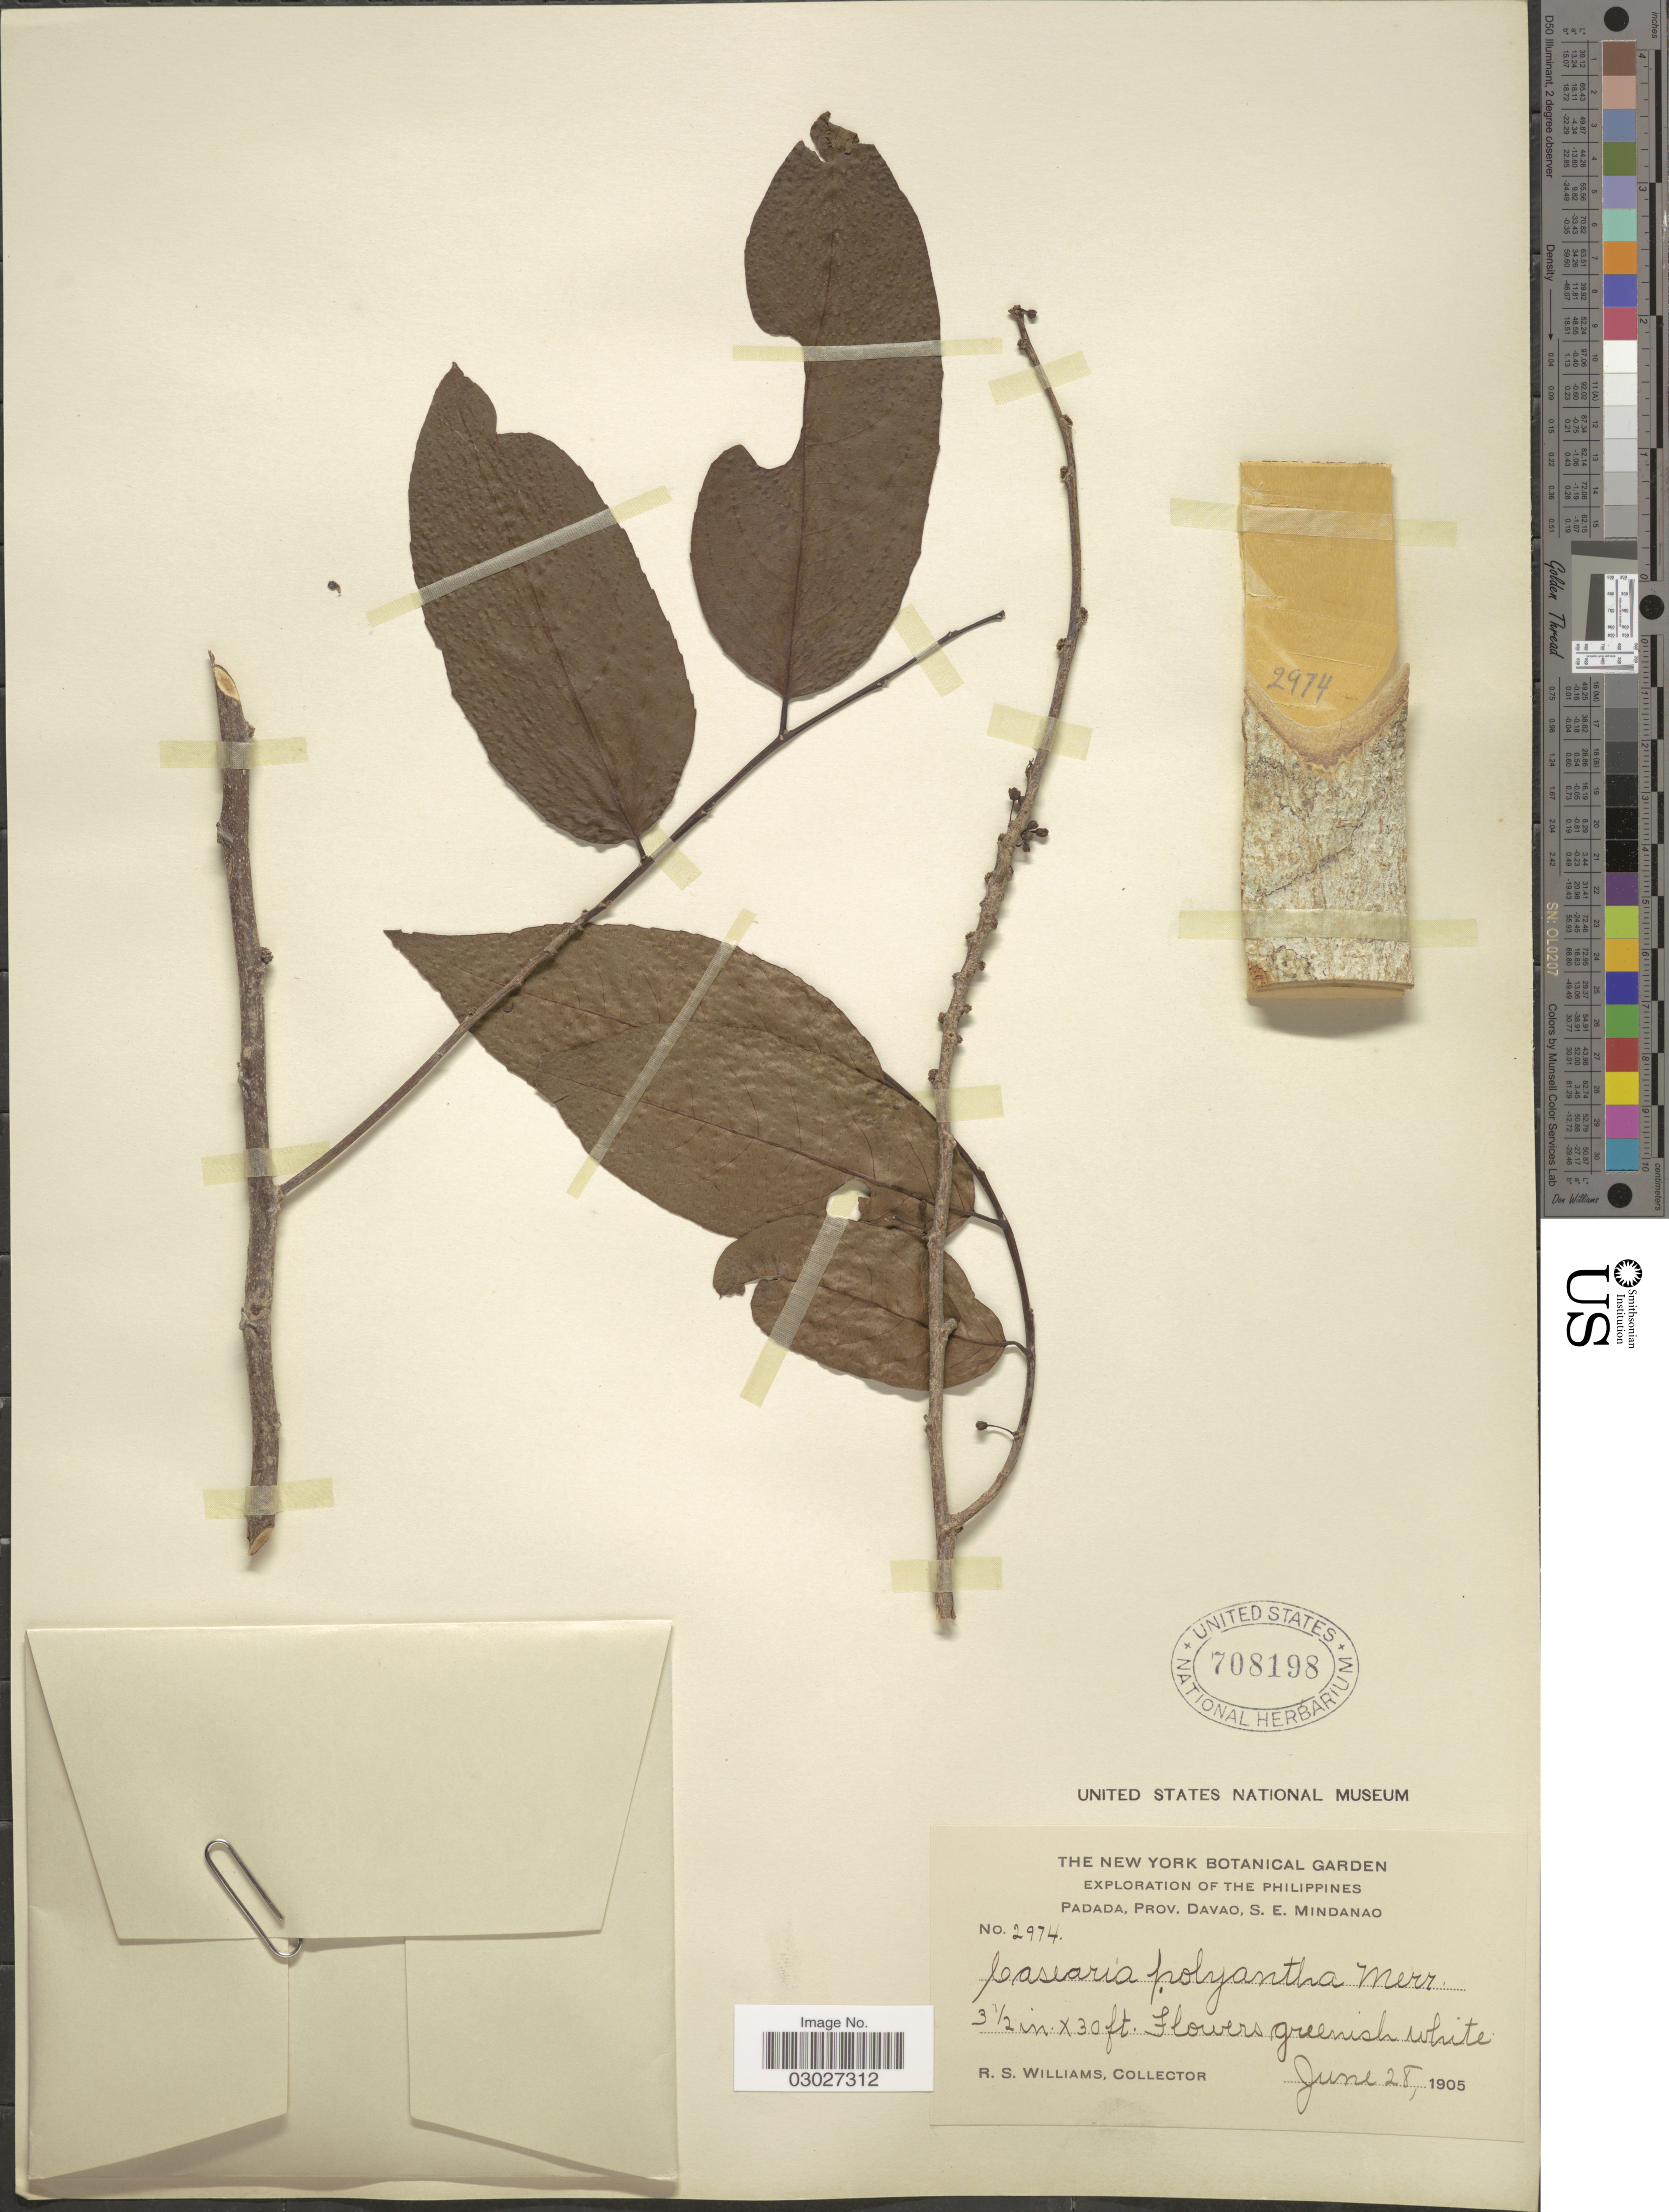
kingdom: Plantae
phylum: Tracheophyta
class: Magnoliopsida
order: Malpighiales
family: Salicaceae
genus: Casearia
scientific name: Casearia grewiifolia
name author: Vent.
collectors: R. S. Williams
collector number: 2974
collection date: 1905-06-28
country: Philippines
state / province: Davao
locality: Padada, Prov. Davao, S.E. Mindanao.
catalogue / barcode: US 708198